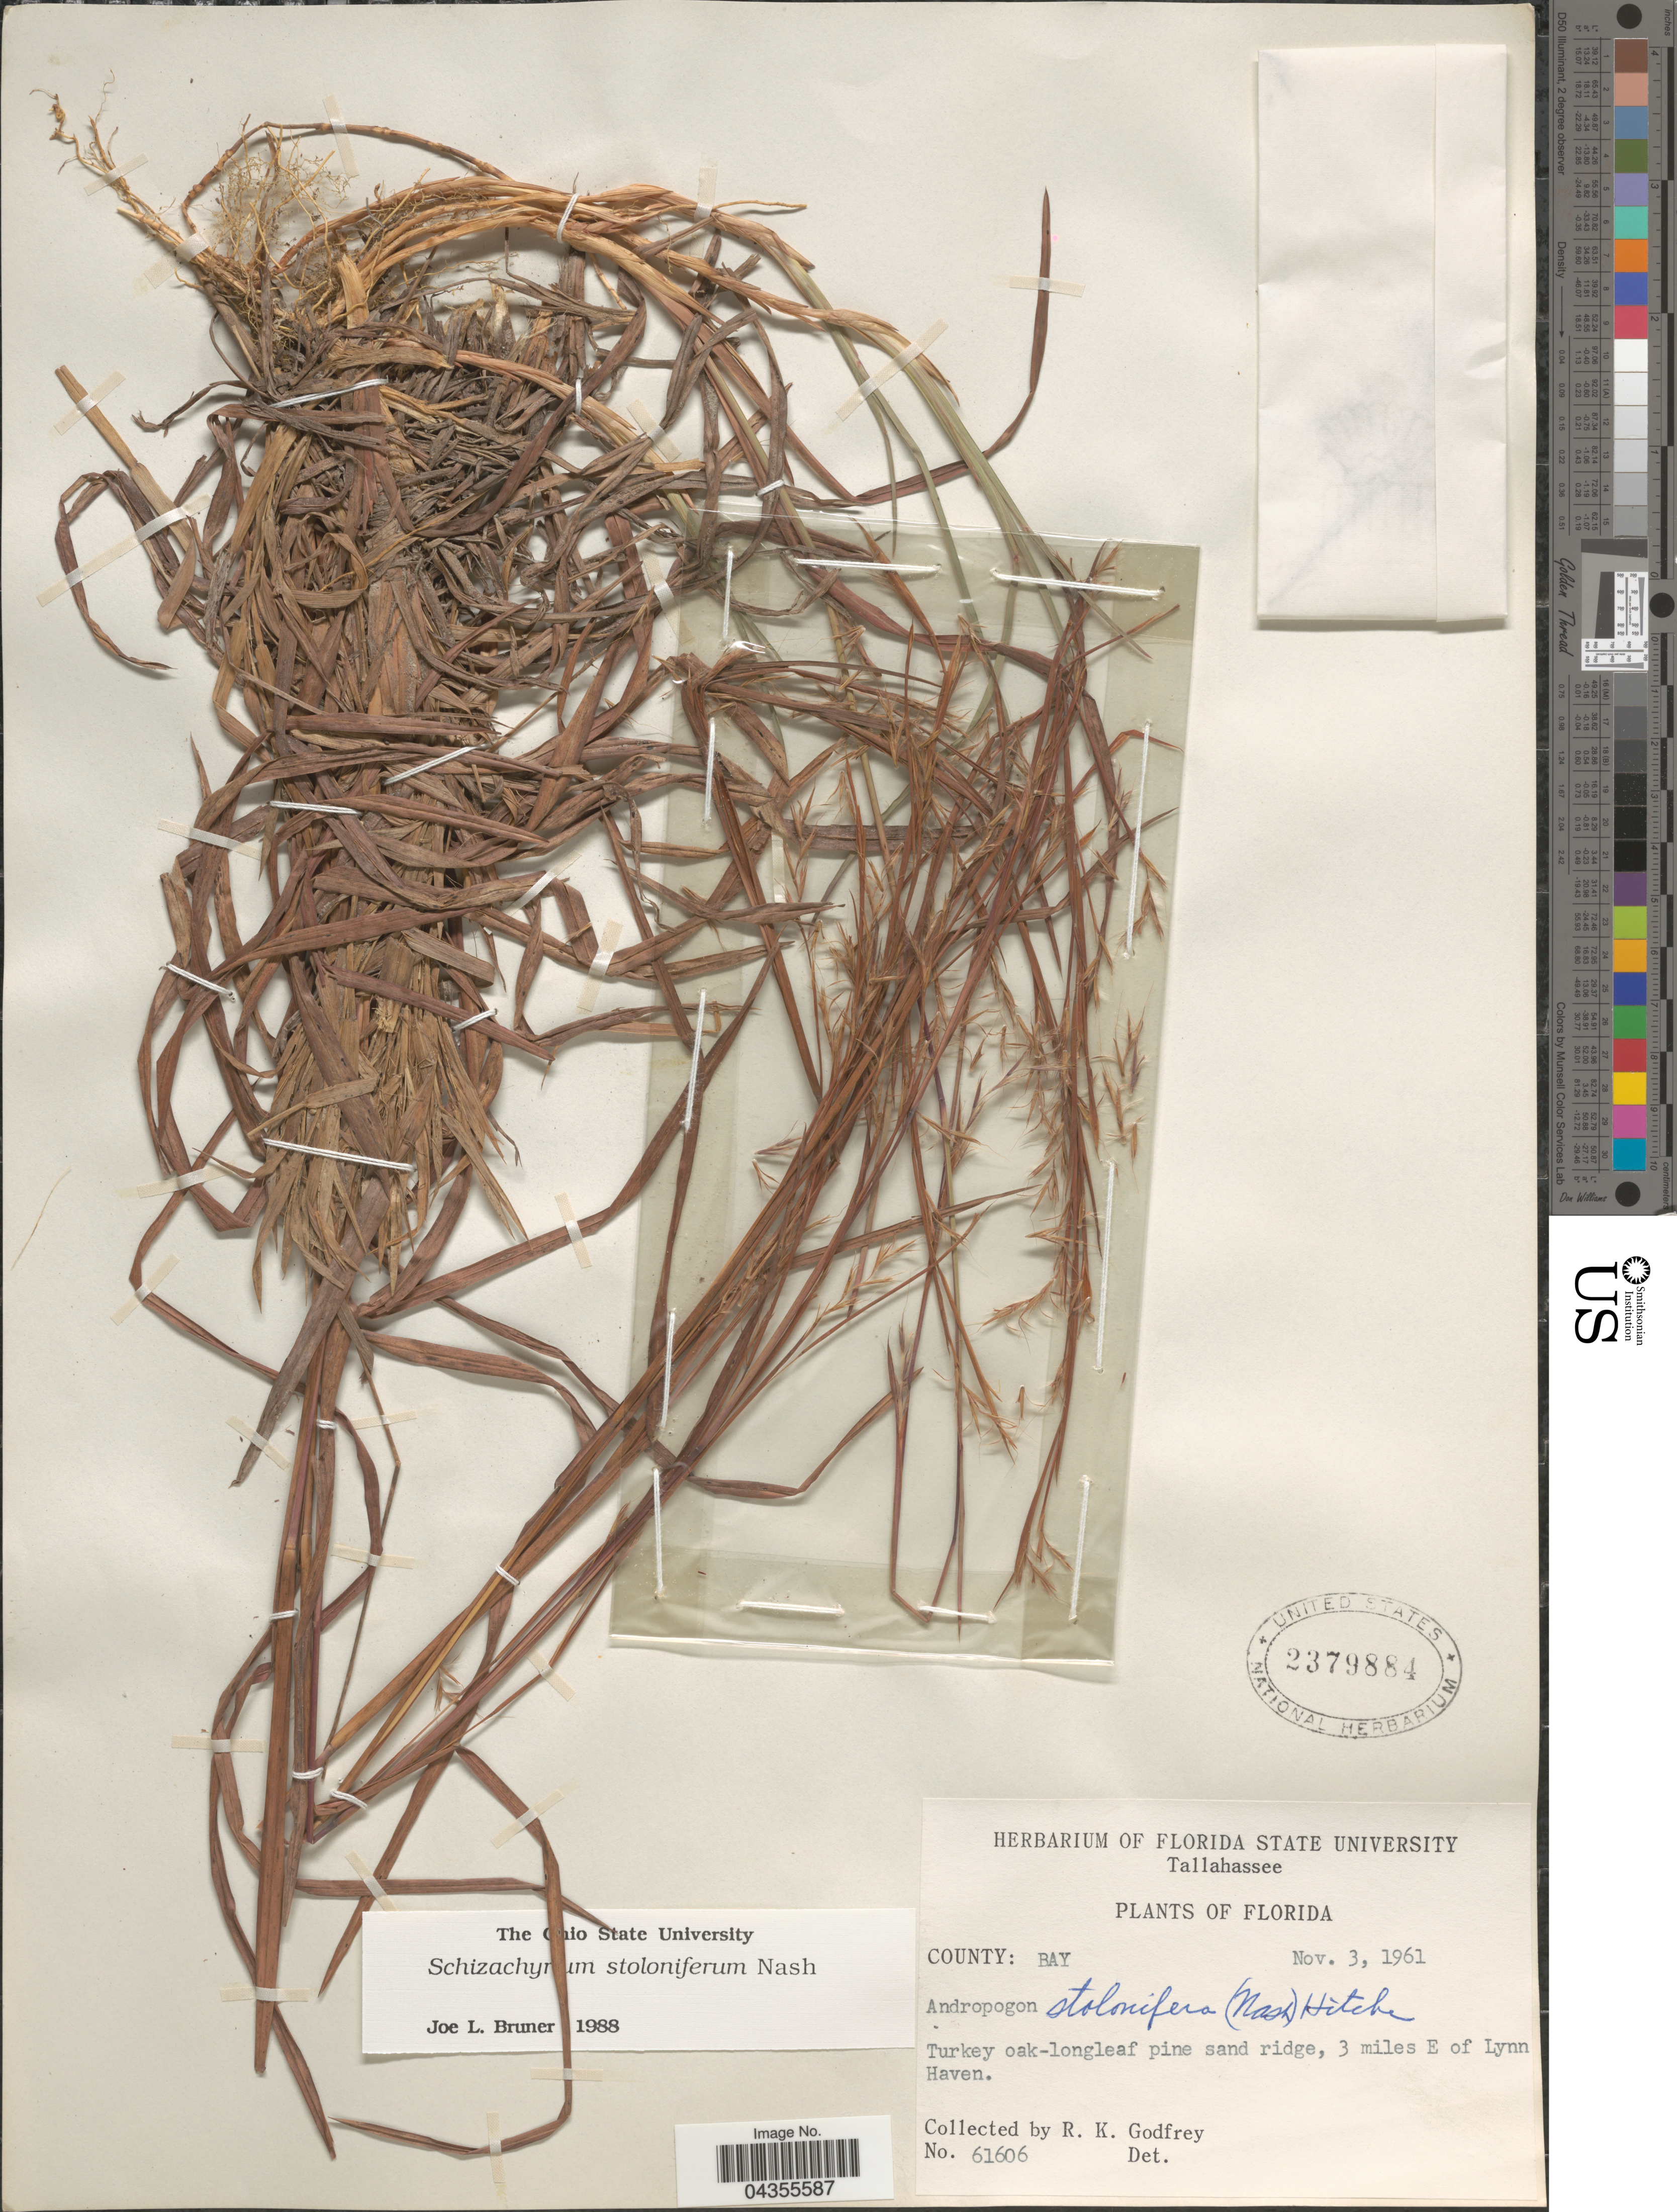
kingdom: Plantae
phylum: Tracheophyta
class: Liliopsida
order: Poales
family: Poaceae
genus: Schizachyrium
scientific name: Schizachyrium scoparium var. stoloniferum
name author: (Nash) Wipff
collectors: R. K. Godfrey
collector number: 61606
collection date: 1961-11-03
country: United States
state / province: Florida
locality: Tallahasee. County: Bay. Turkey oak-longleaf pine sand ridge, 3 miles E of Lynn Haven.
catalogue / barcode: US 2379884